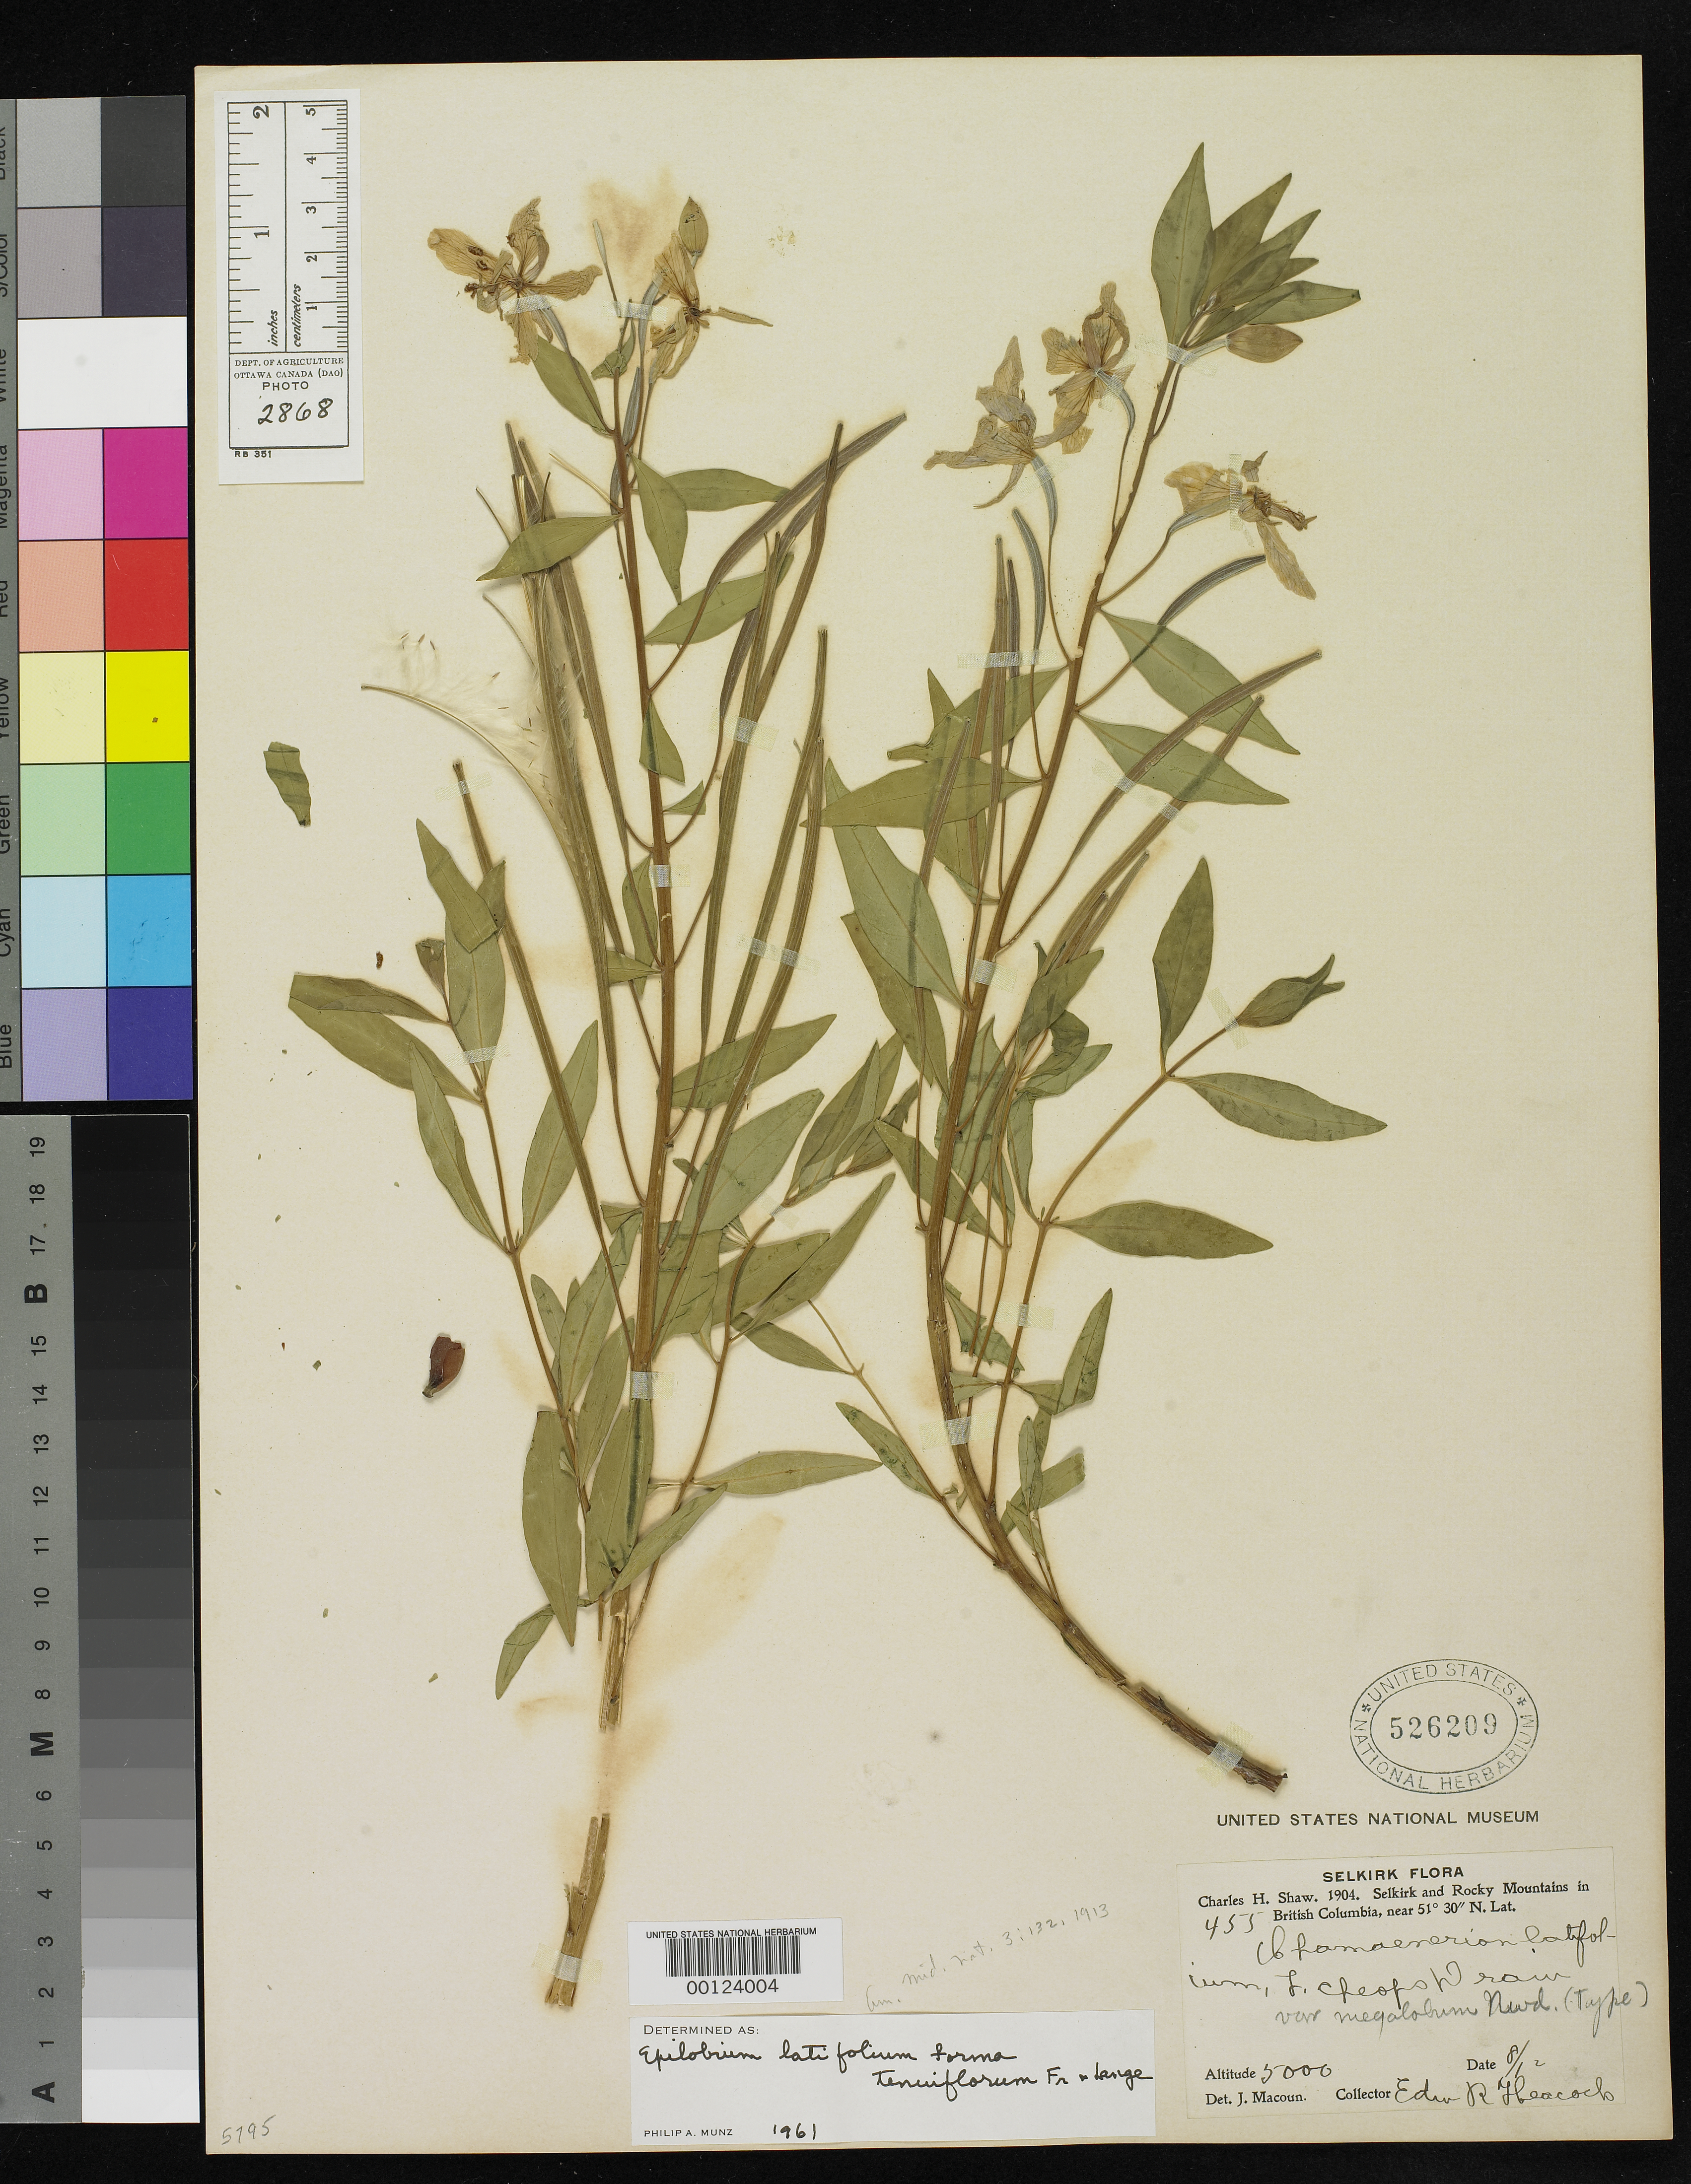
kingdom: Plantae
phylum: Tracheophyta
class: Magnoliopsida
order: Myrtales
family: Onagraceae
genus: Chamaenerion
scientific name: Chamaenerion latifolium var. megalobum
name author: Nieuwl.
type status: Type Collection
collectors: E. Heacock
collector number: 455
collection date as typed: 1904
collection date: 1904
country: Canada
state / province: British Columbia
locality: Selkirk & Ricky Mountain.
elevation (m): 1524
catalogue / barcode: US 526209